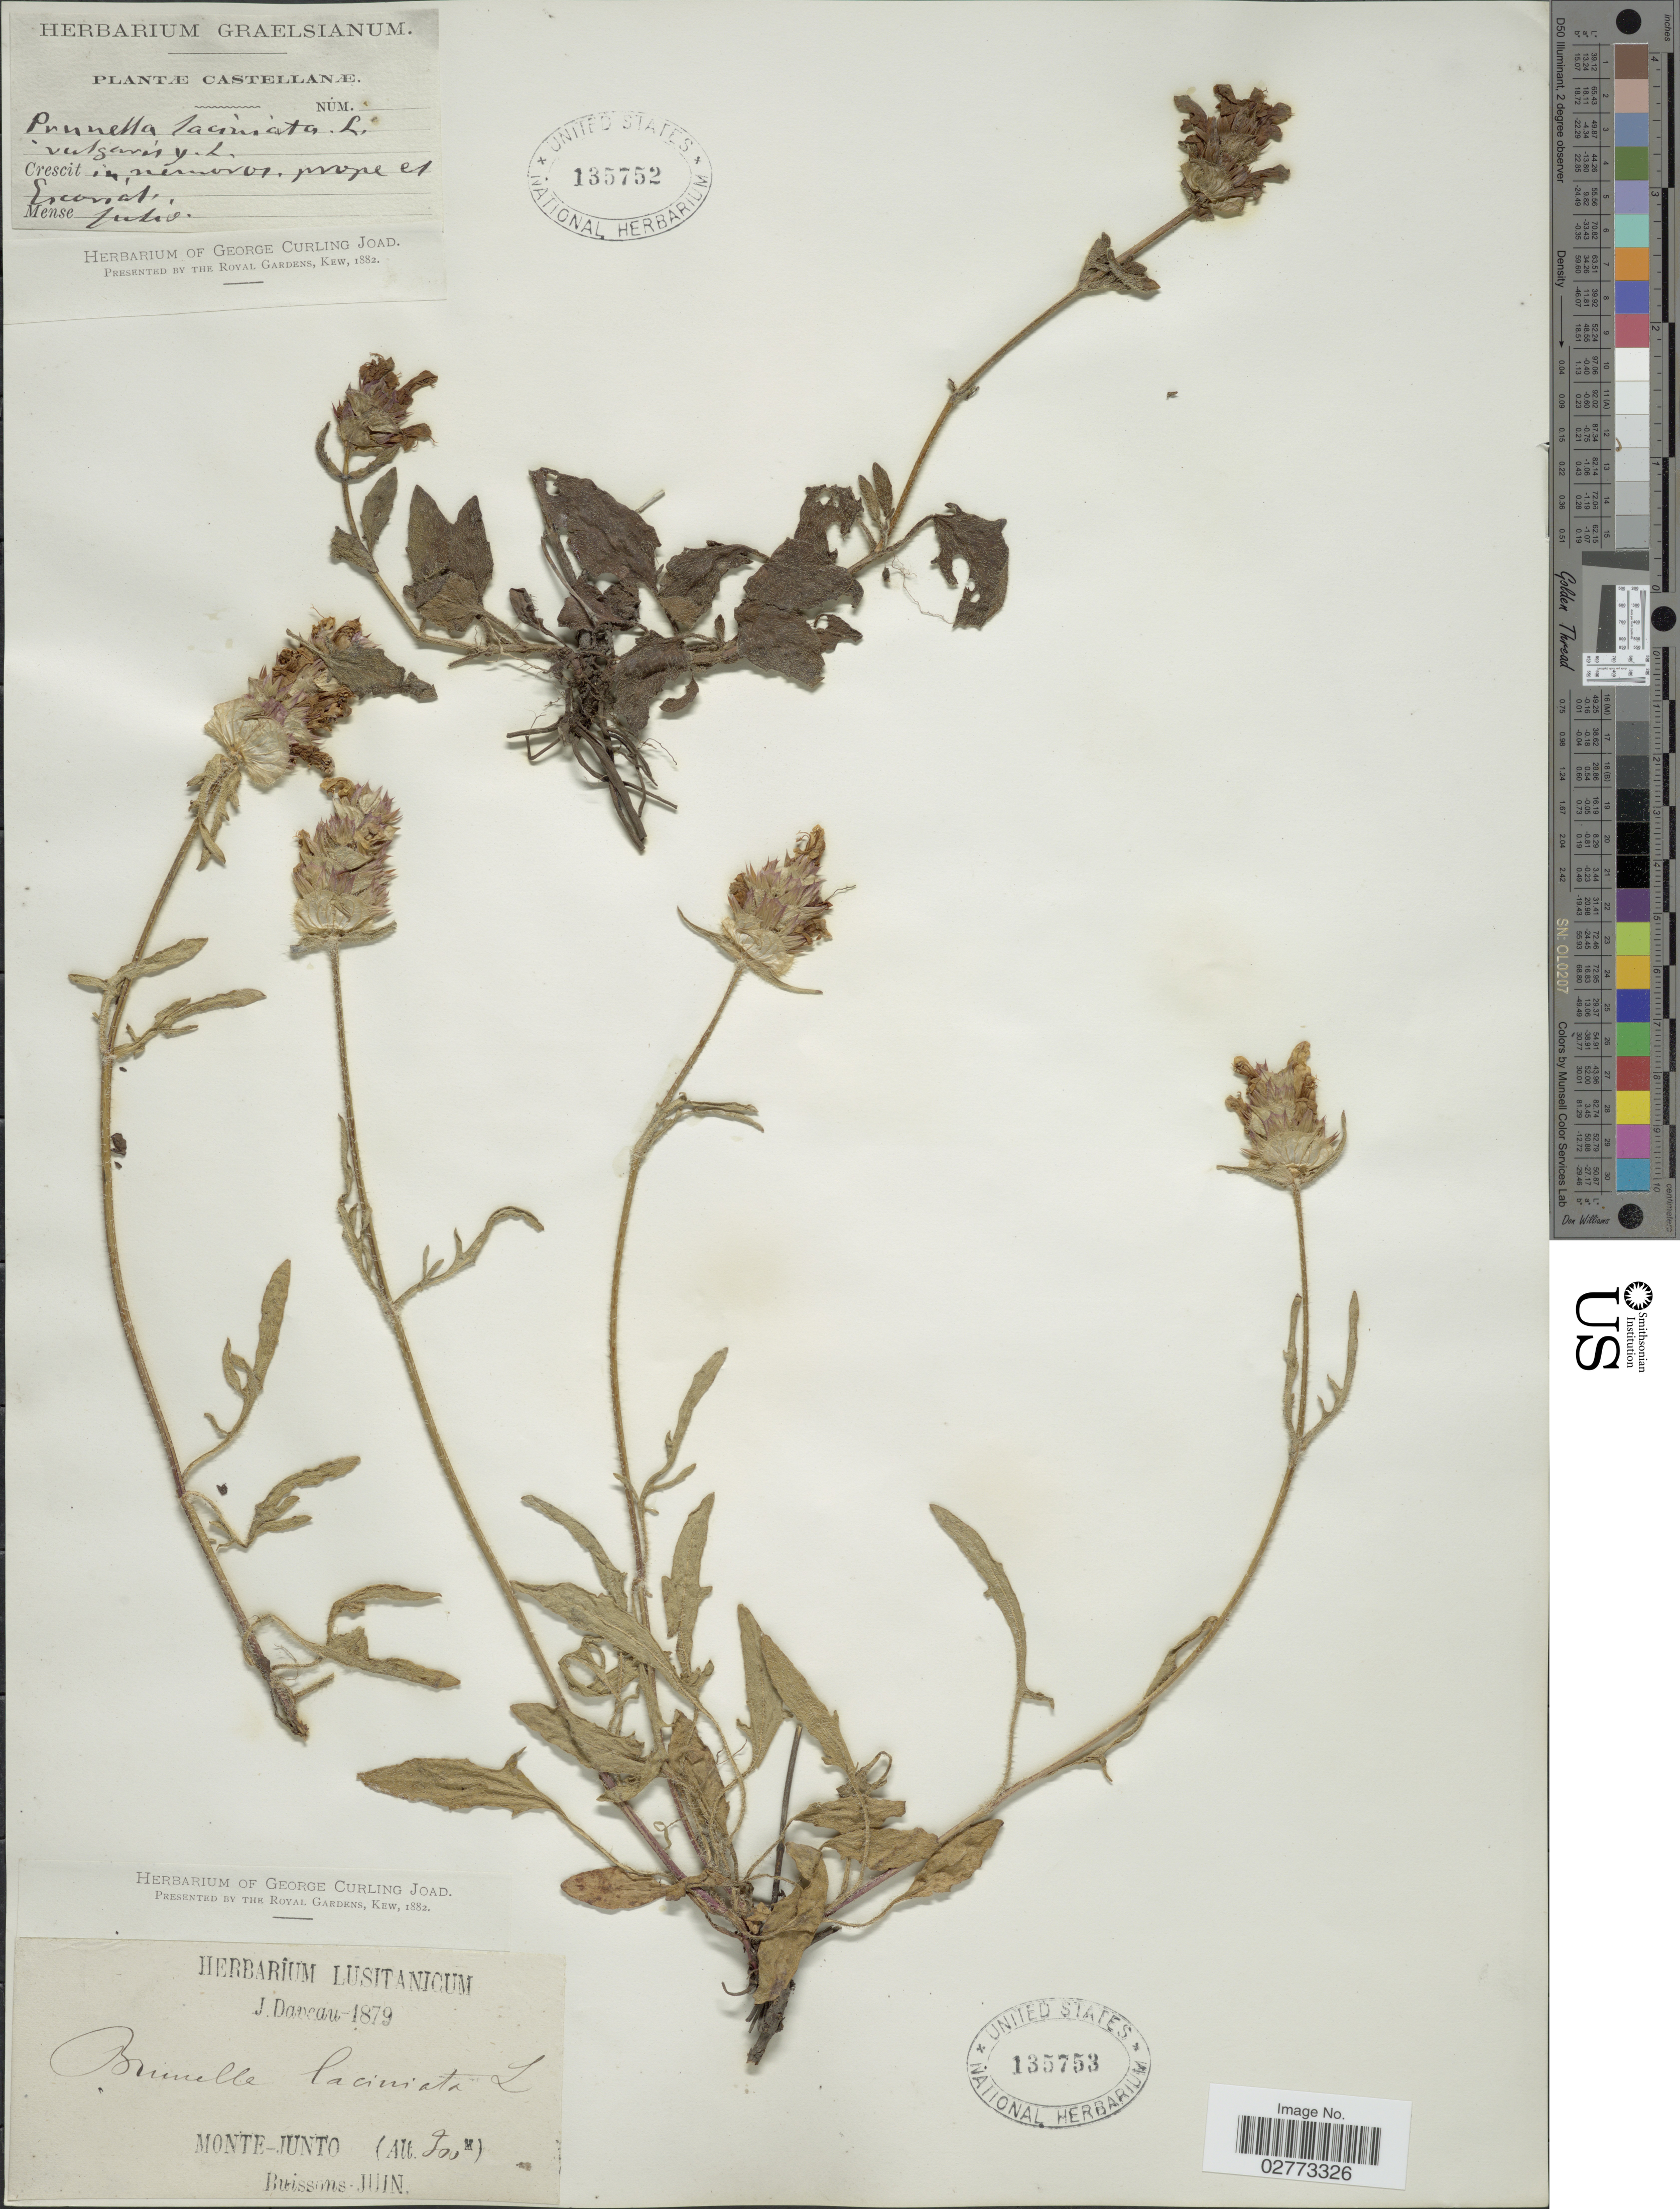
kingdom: Plantae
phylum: Tracheophyta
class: Magnoliopsida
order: Lamiales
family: Lamiaceae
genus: Prunella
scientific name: Prunella laciniata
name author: (L.) L.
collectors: ex Herb. Graelsianum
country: Spain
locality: Castellanæ. In nemoros, prope el Escorial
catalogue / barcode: US 135752-2